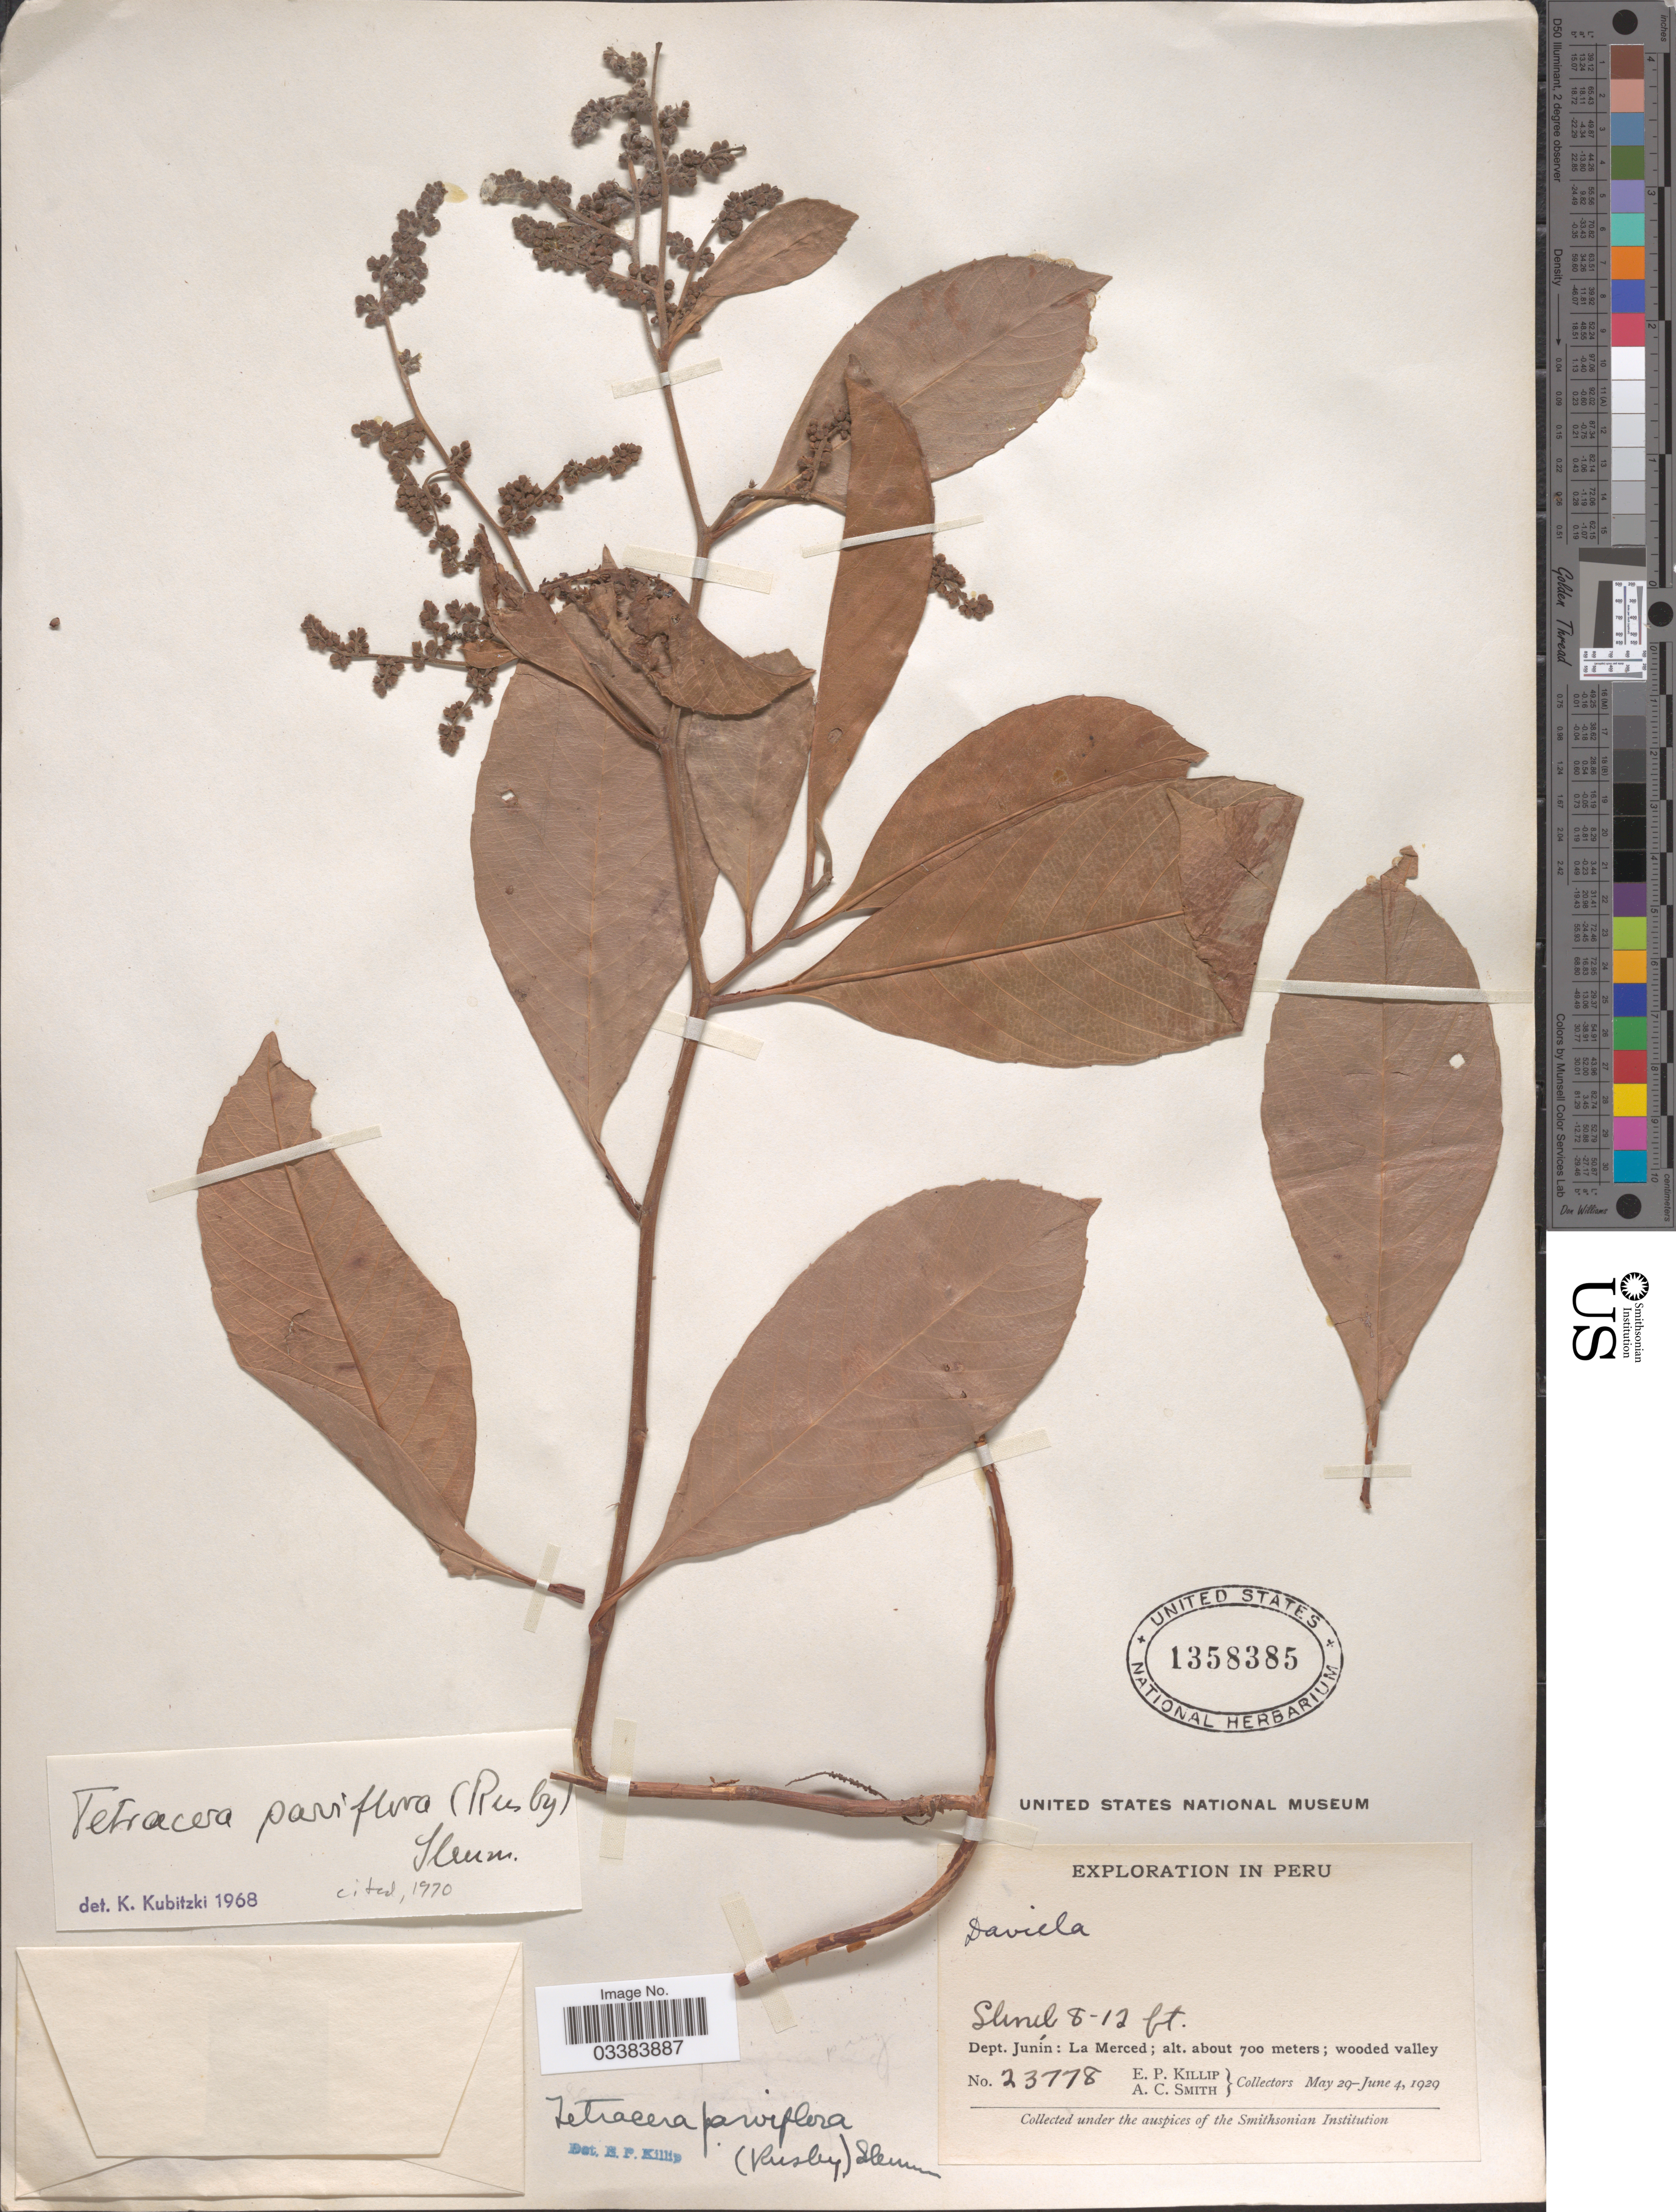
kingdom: Plantae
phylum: Tracheophyta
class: Magnoliopsida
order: Dilleniales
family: Dilleniaceae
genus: Tetracera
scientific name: Tetracera parviflora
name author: (Rusby) Sleumer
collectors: E. P. Killip & A. C. Smith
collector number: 23778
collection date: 1929-05-29/1929-06-04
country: Peru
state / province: Junín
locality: Dept. Junín: La Merced.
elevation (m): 700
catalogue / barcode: US 1358385